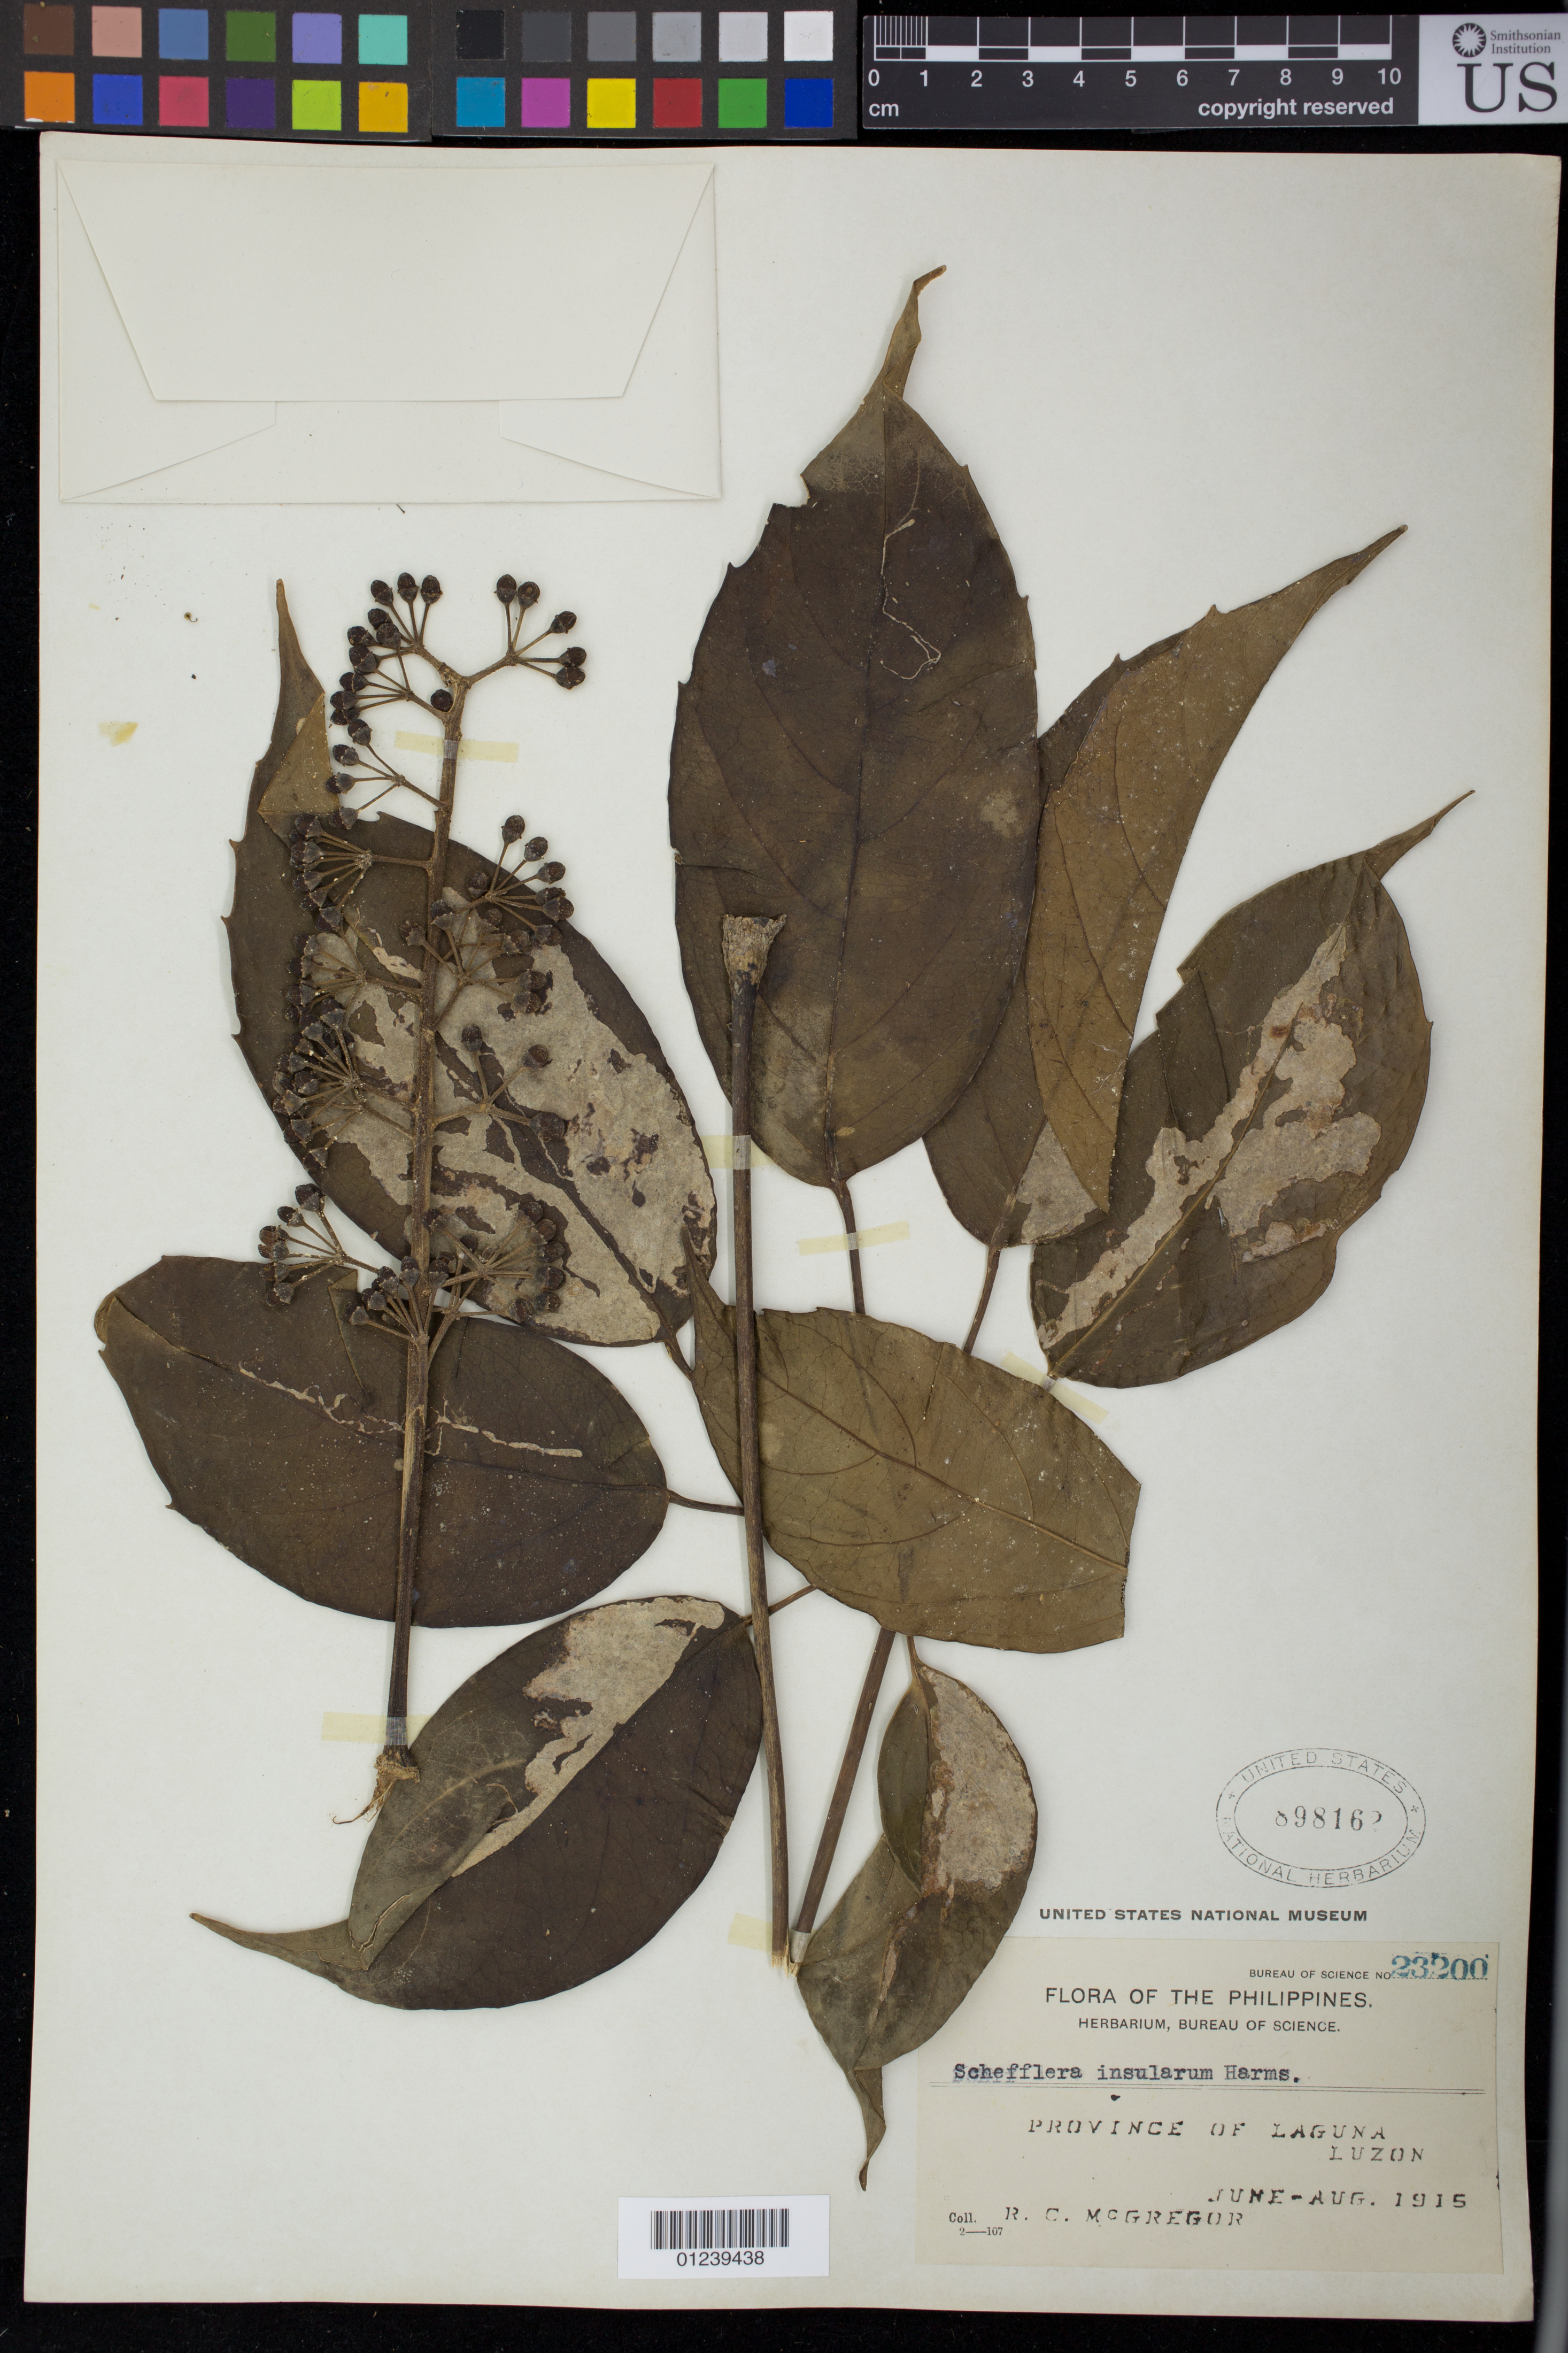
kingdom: Plantae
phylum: Tracheophyta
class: Magnoliopsida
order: Apiales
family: Araliaceae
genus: Schefflera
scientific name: Schefflera insularum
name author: (Seem.) Harms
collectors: R. C. McGregor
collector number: Bur. Sci. 23200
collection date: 1915-06/1915-08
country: Philippines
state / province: Calabarzon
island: Luzon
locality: Province of Laguna, Luzon.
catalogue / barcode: US 898162